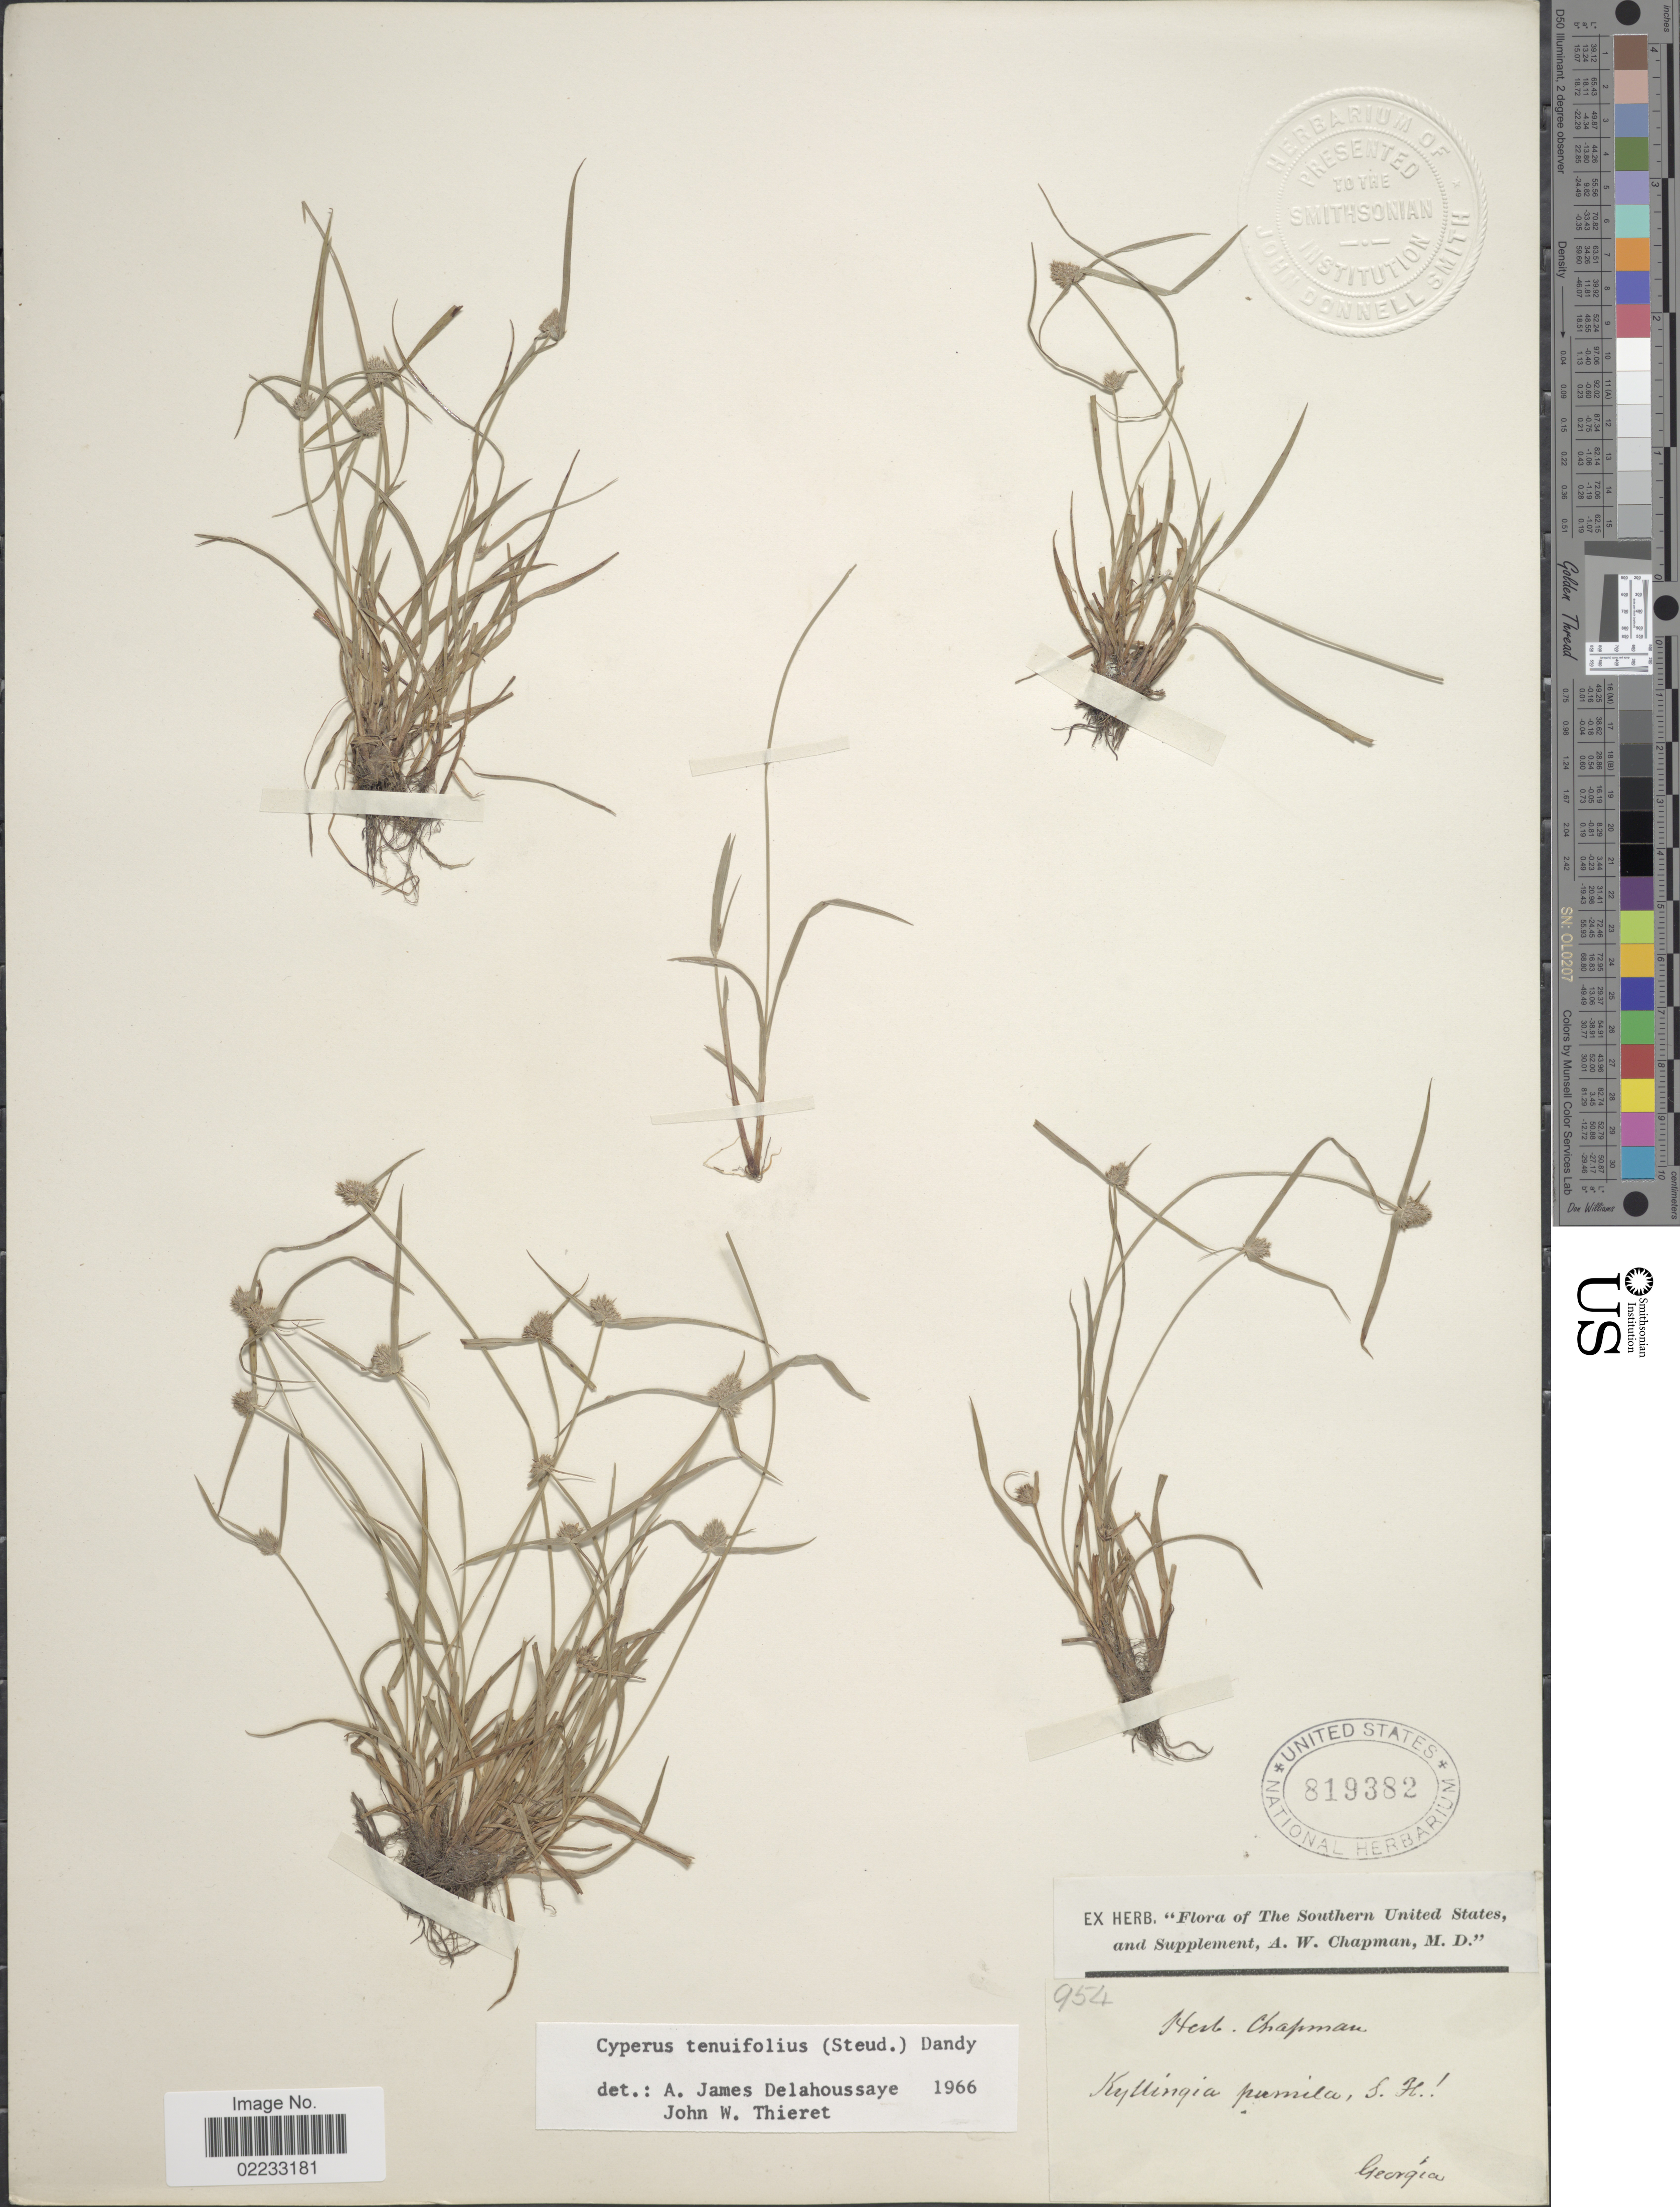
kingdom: Plantae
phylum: Tracheophyta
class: Liliopsida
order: Poales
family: Cyperaceae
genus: Cyperus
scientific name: Cyperus hortensis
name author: (Salzm. ex Steud.) Dorr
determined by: Strong, Mark T., (BOT), Smithsonian Institution - National Museum of Natural History (UNITED STATES)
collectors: ex herb. A.W. Chapman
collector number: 945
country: United States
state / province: Georgia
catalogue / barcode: US 819382